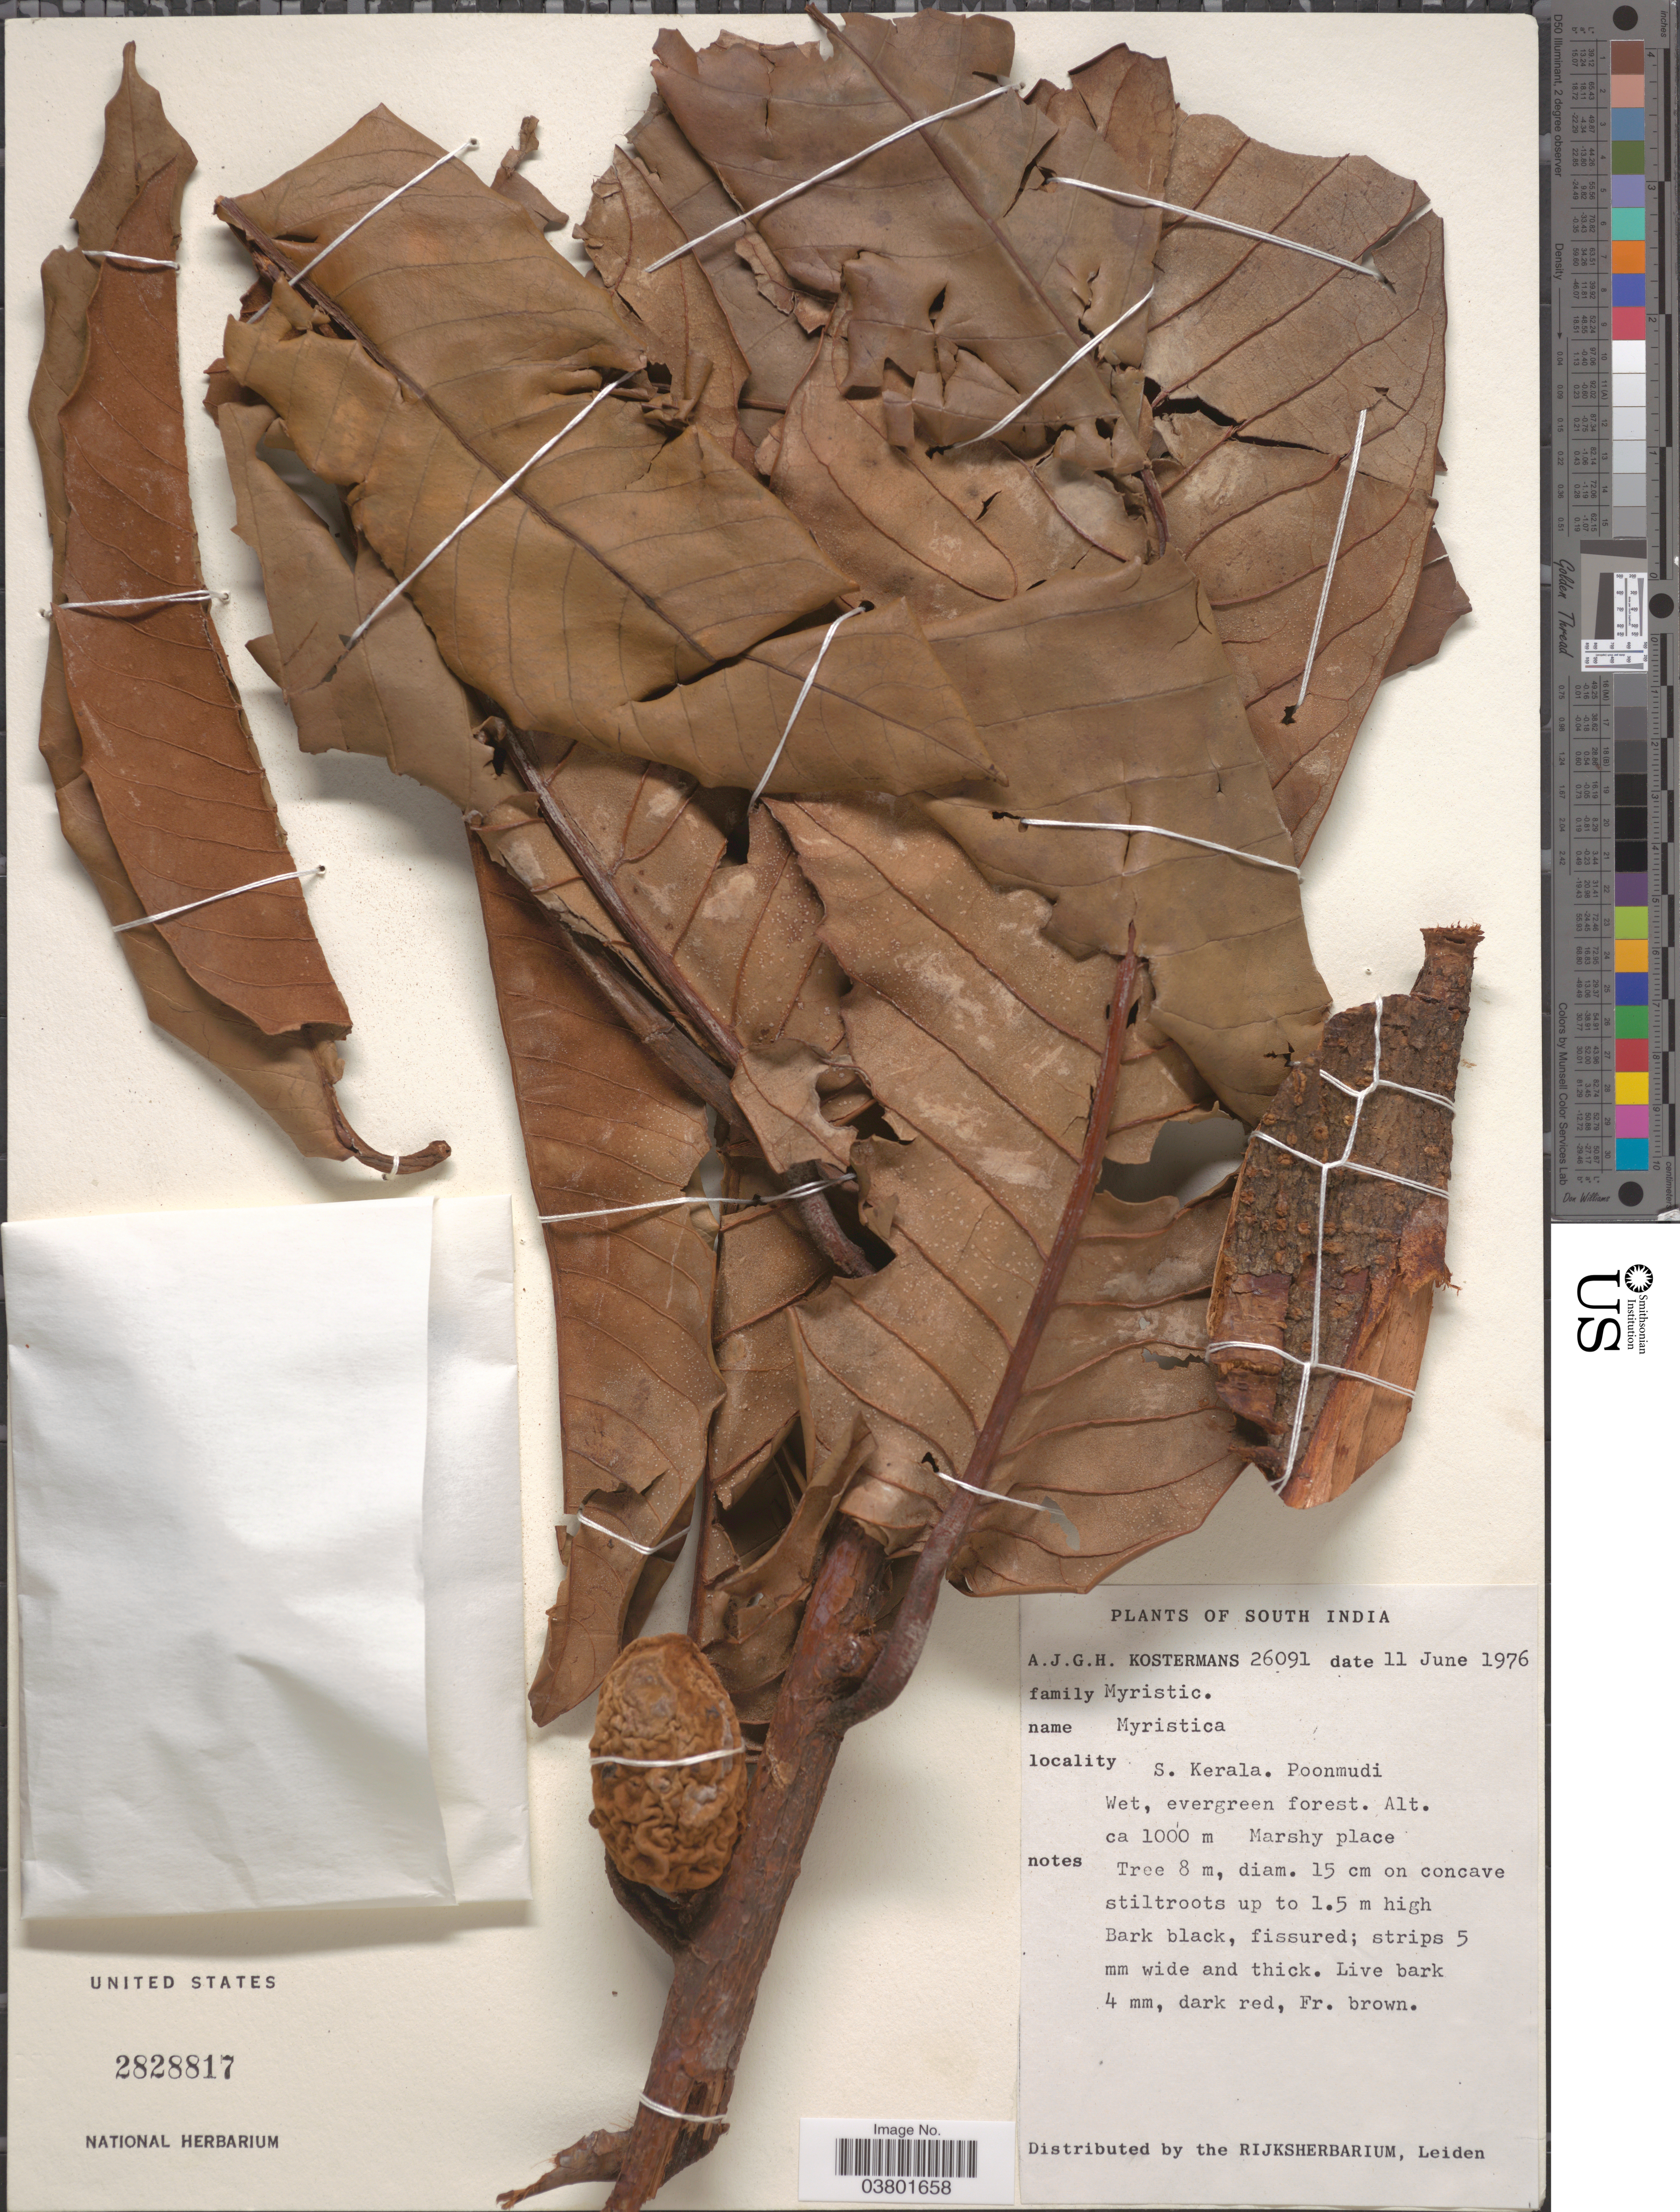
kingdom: Plantae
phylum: Tracheophyta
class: Magnoliopsida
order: Magnoliales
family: Myristicaceae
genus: Myristica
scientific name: Myristica sp.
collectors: A. J. G. Kostermans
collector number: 26091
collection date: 1976-06-11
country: India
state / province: Kerala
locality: South India. S. Kerala. Poonmudi Wet, evergreen forest. Marshy place.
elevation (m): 1000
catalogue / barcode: US 2828817